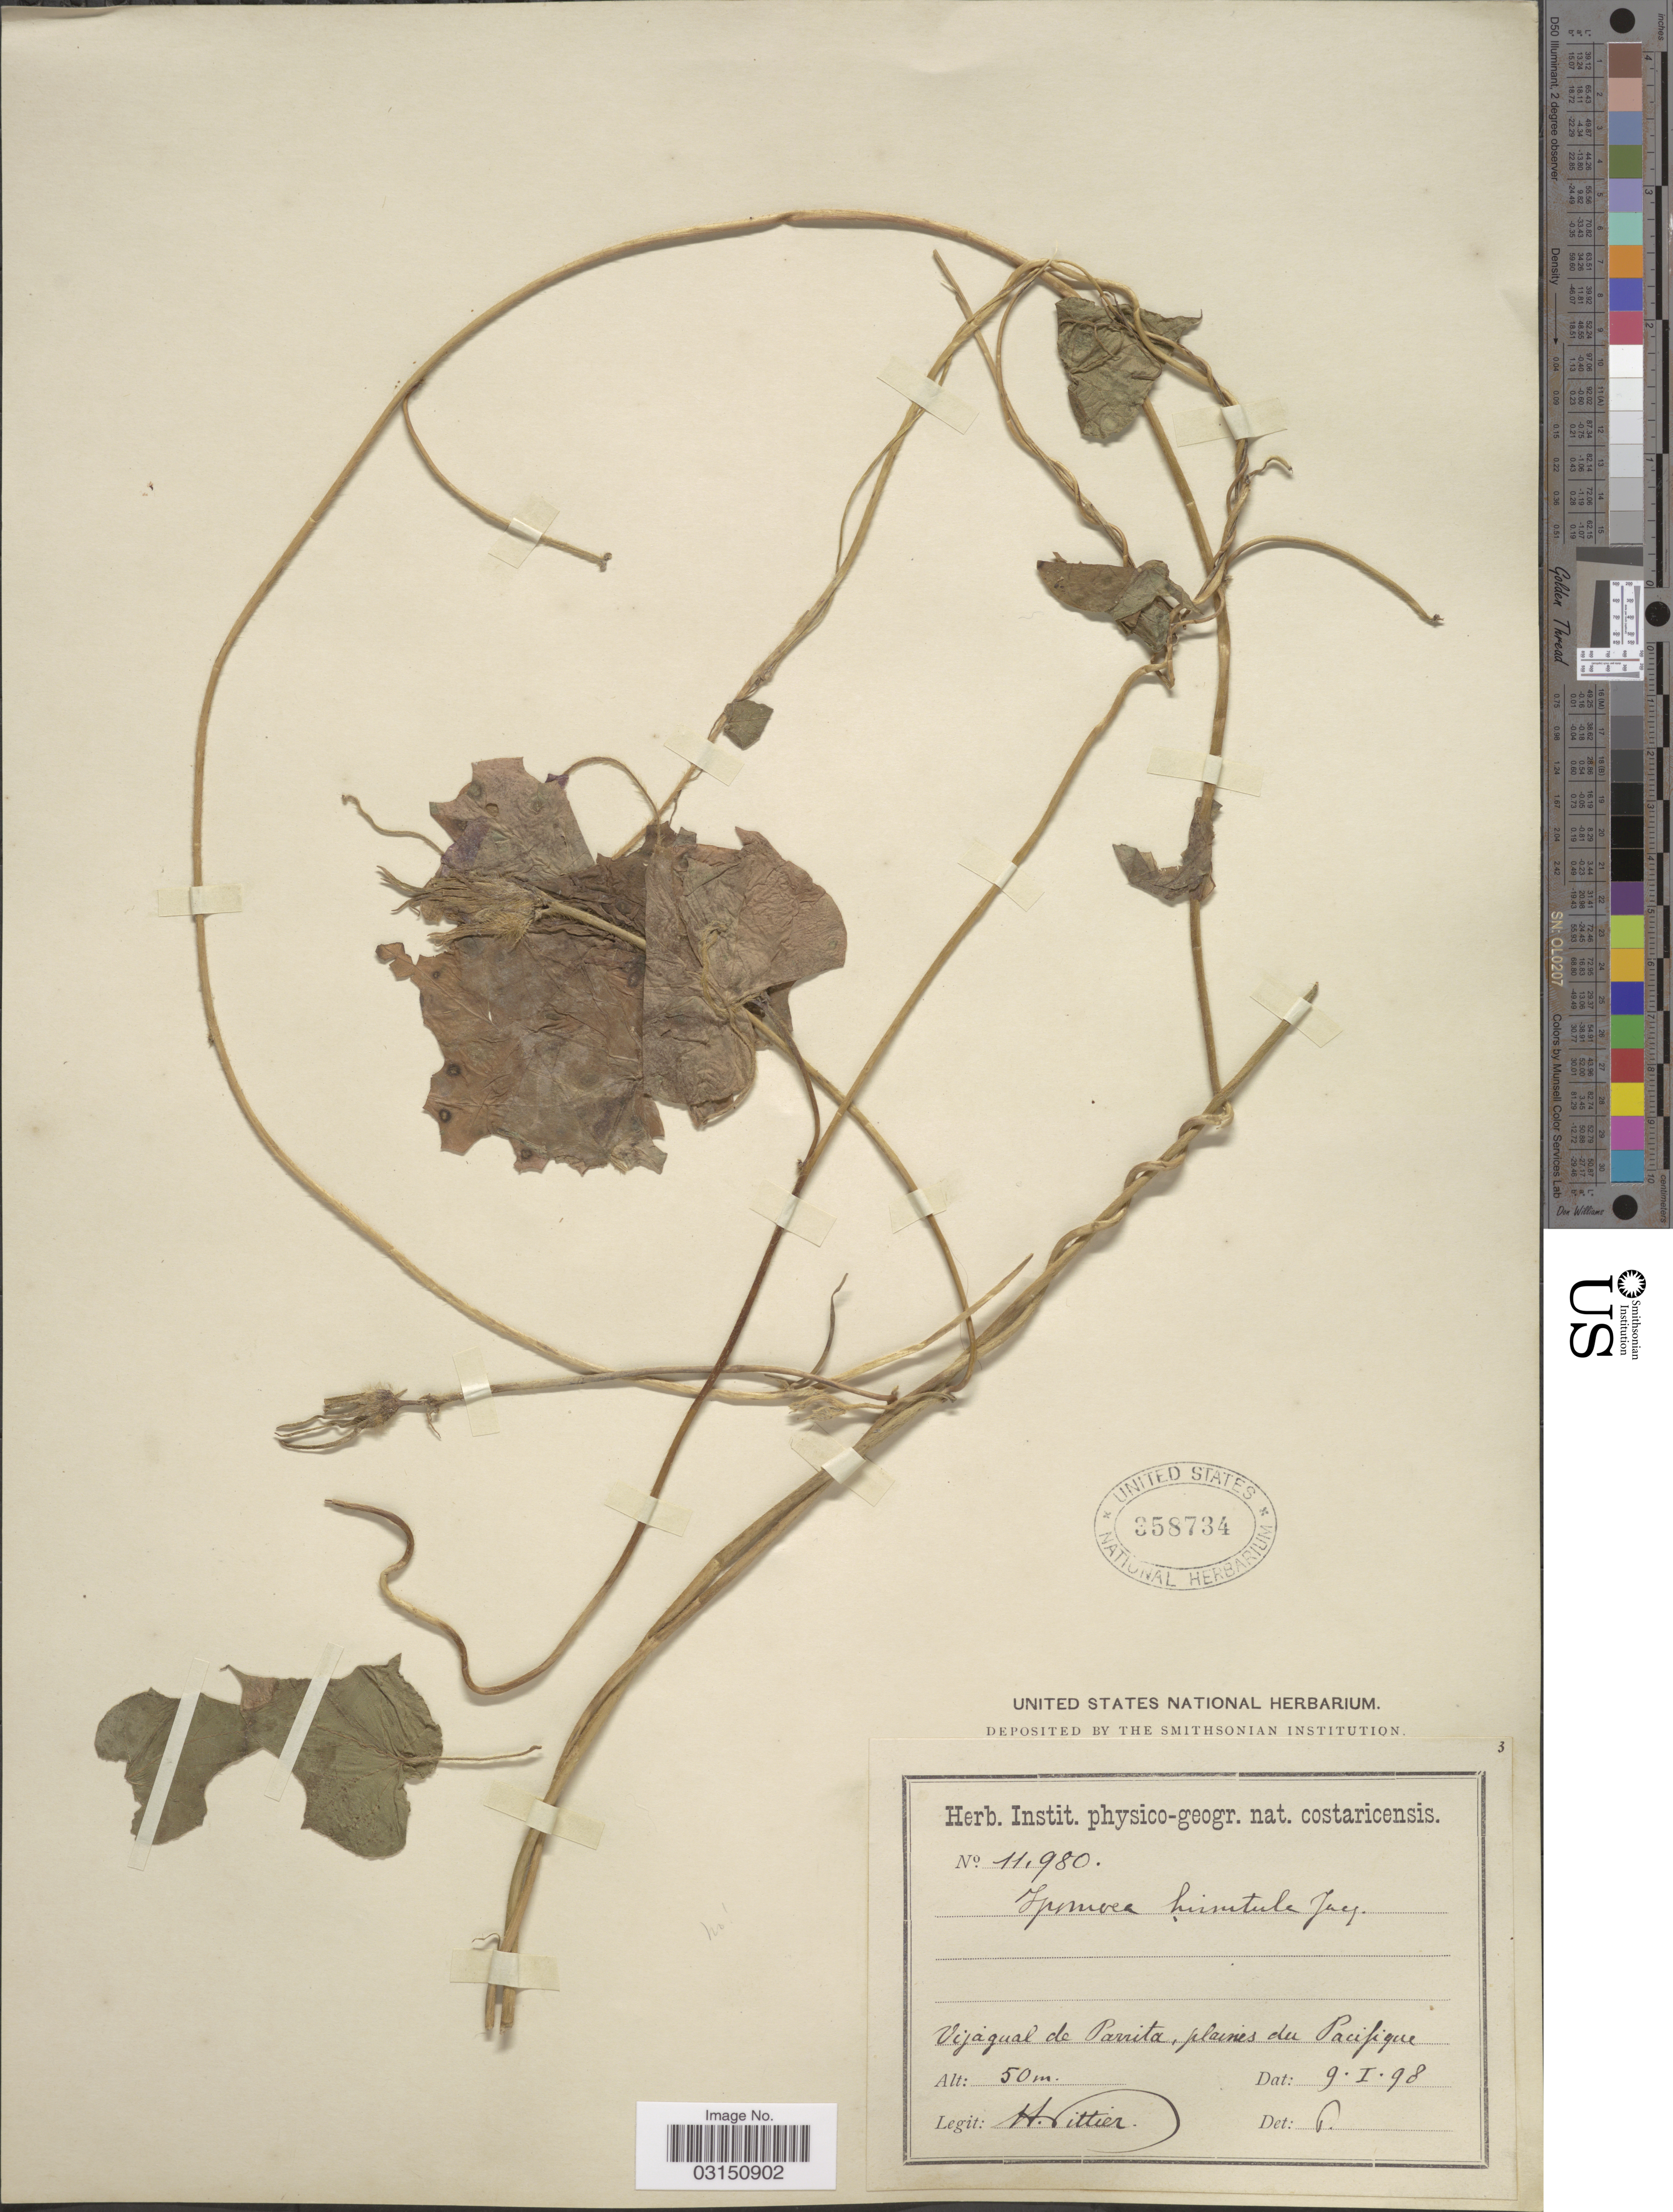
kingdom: Plantae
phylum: Tracheophyta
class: Magnoliopsida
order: Solanales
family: Convolvulaceae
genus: Ipomoea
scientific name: Ipomoea nil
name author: (L.) Roth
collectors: H. F. Pittier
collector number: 11980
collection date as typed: Transcribed d/m/y: 9/1/98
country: Costa Rica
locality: Vijagual de Parrita, plaines du Pacifique.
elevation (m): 50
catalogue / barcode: US 358734